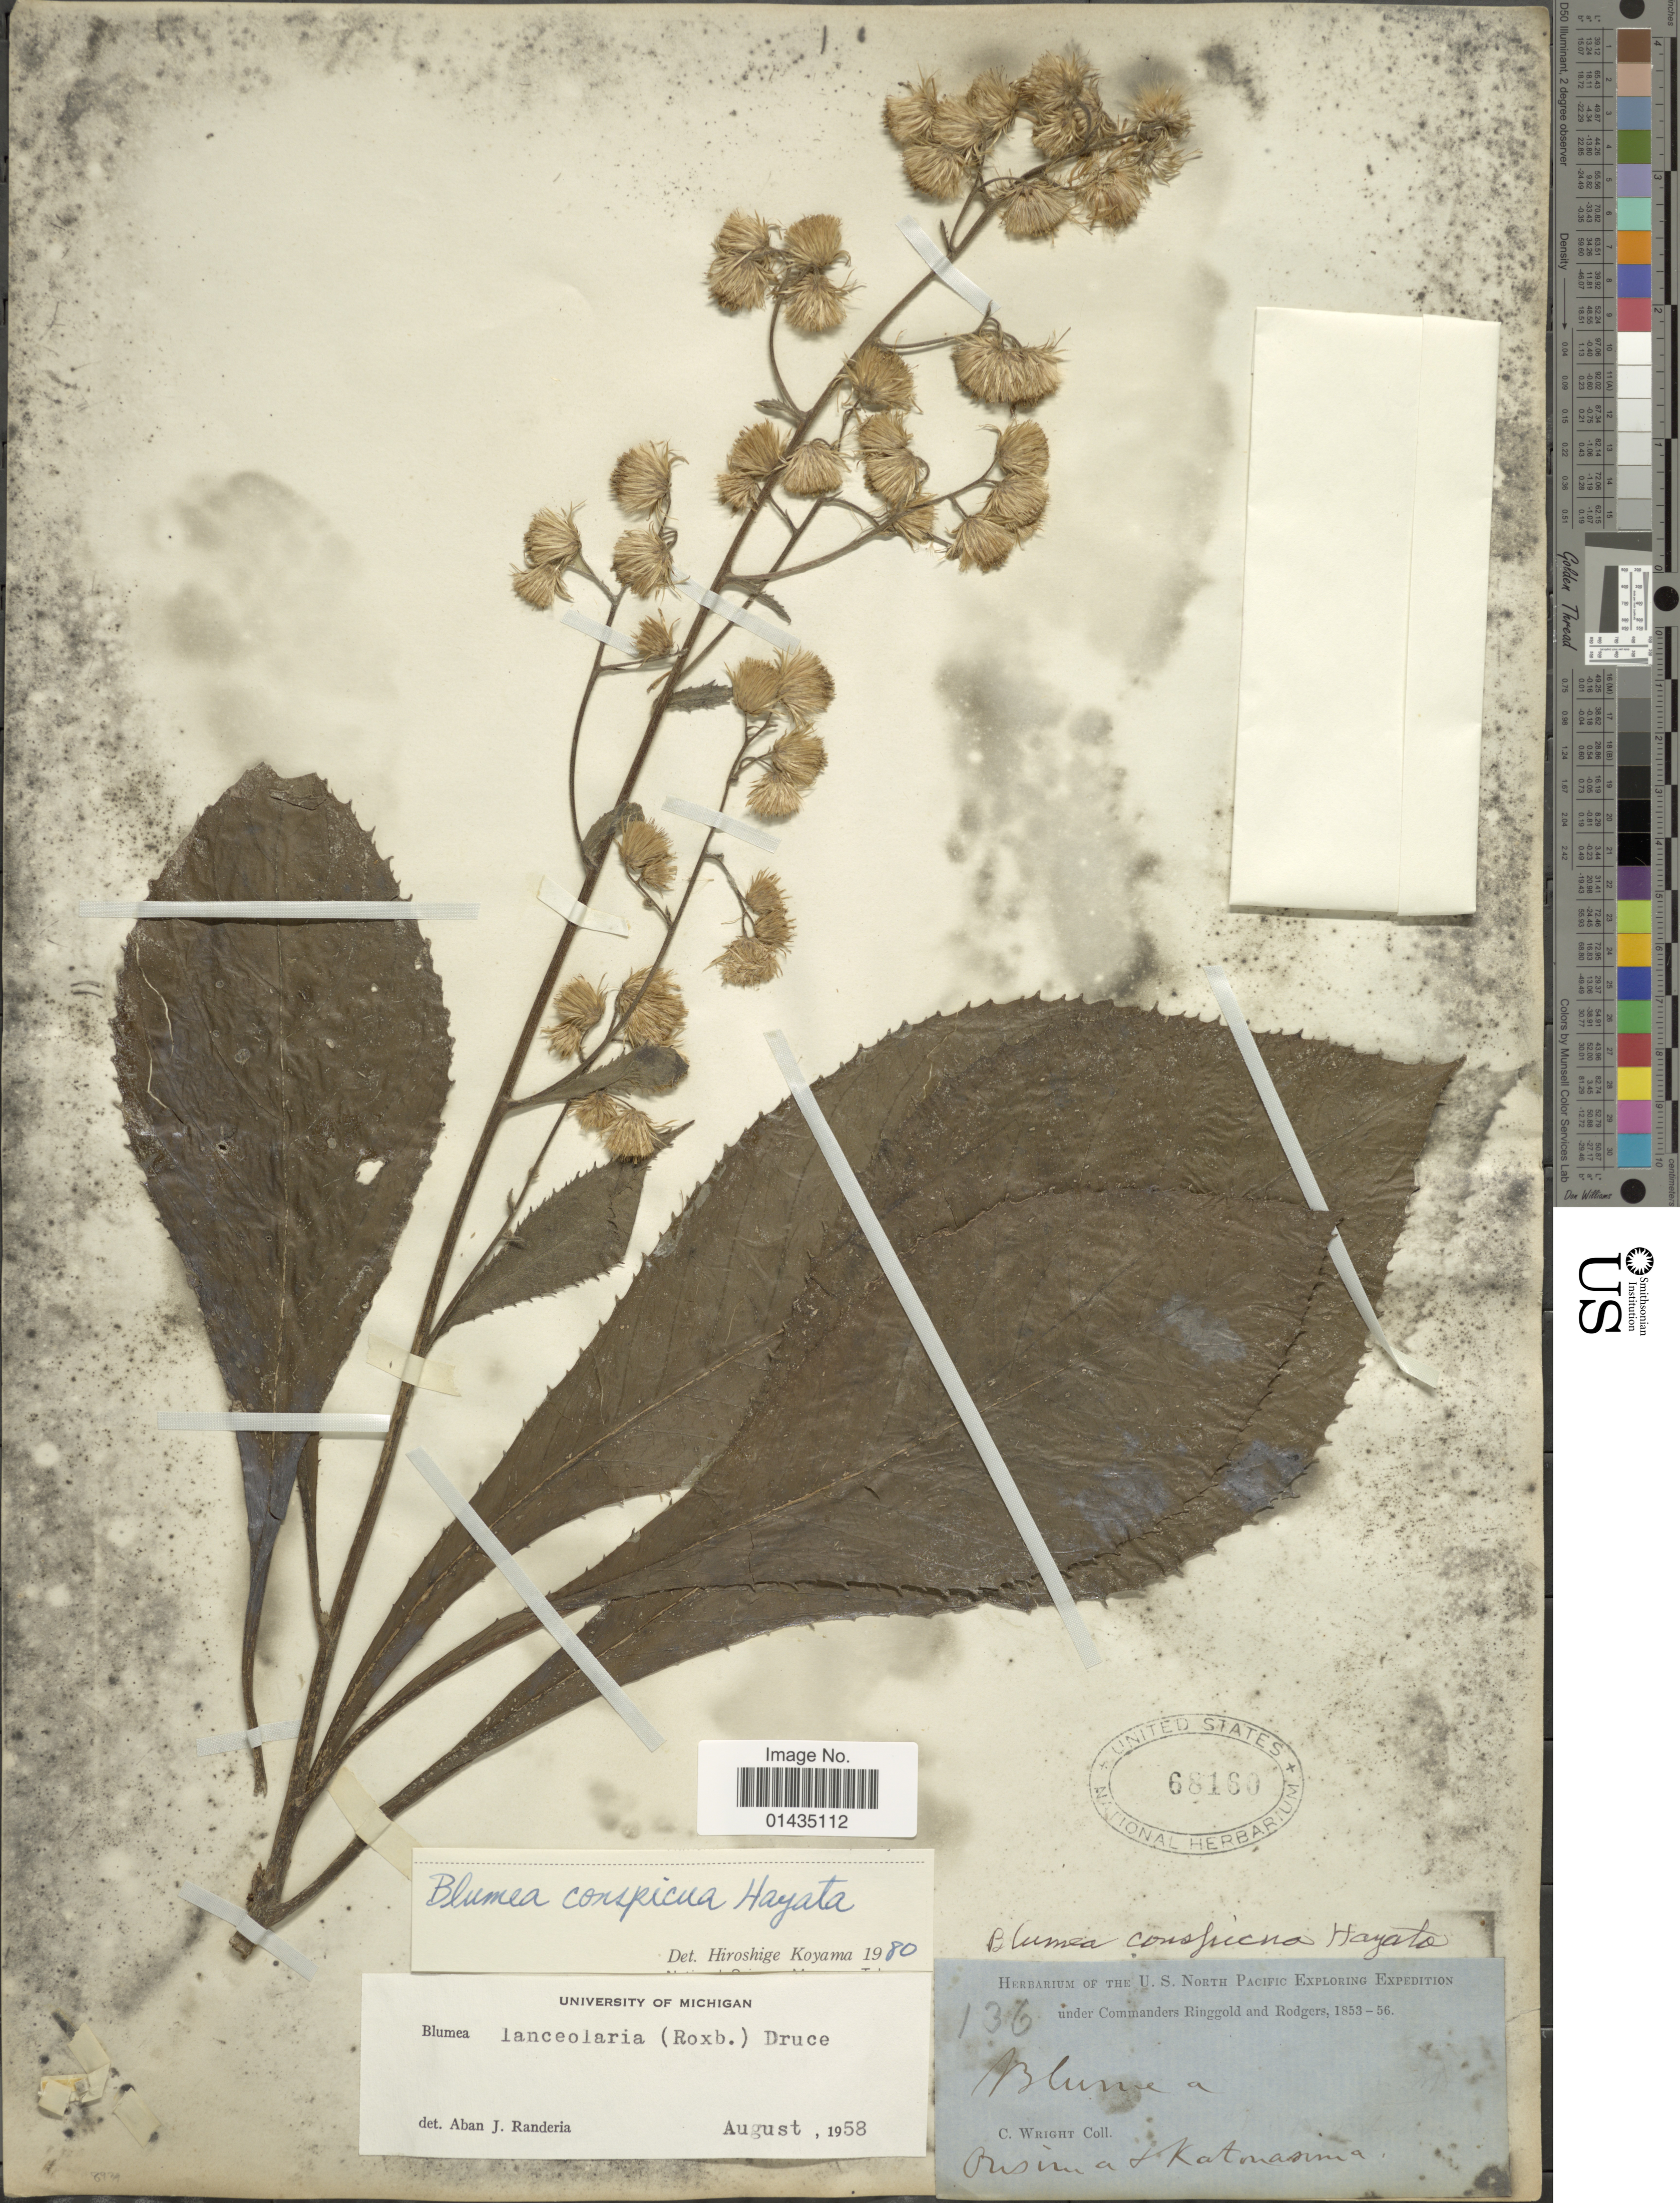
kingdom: Plantae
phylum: Tracheophyta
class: Magnoliopsida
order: Asterales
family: Asteraceae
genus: Blumea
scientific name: Blumea conspicua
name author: Hayata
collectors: C. Wright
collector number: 136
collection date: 1853/1856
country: Japan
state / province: Okinawa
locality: Ousima + Katonasima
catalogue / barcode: US 68160